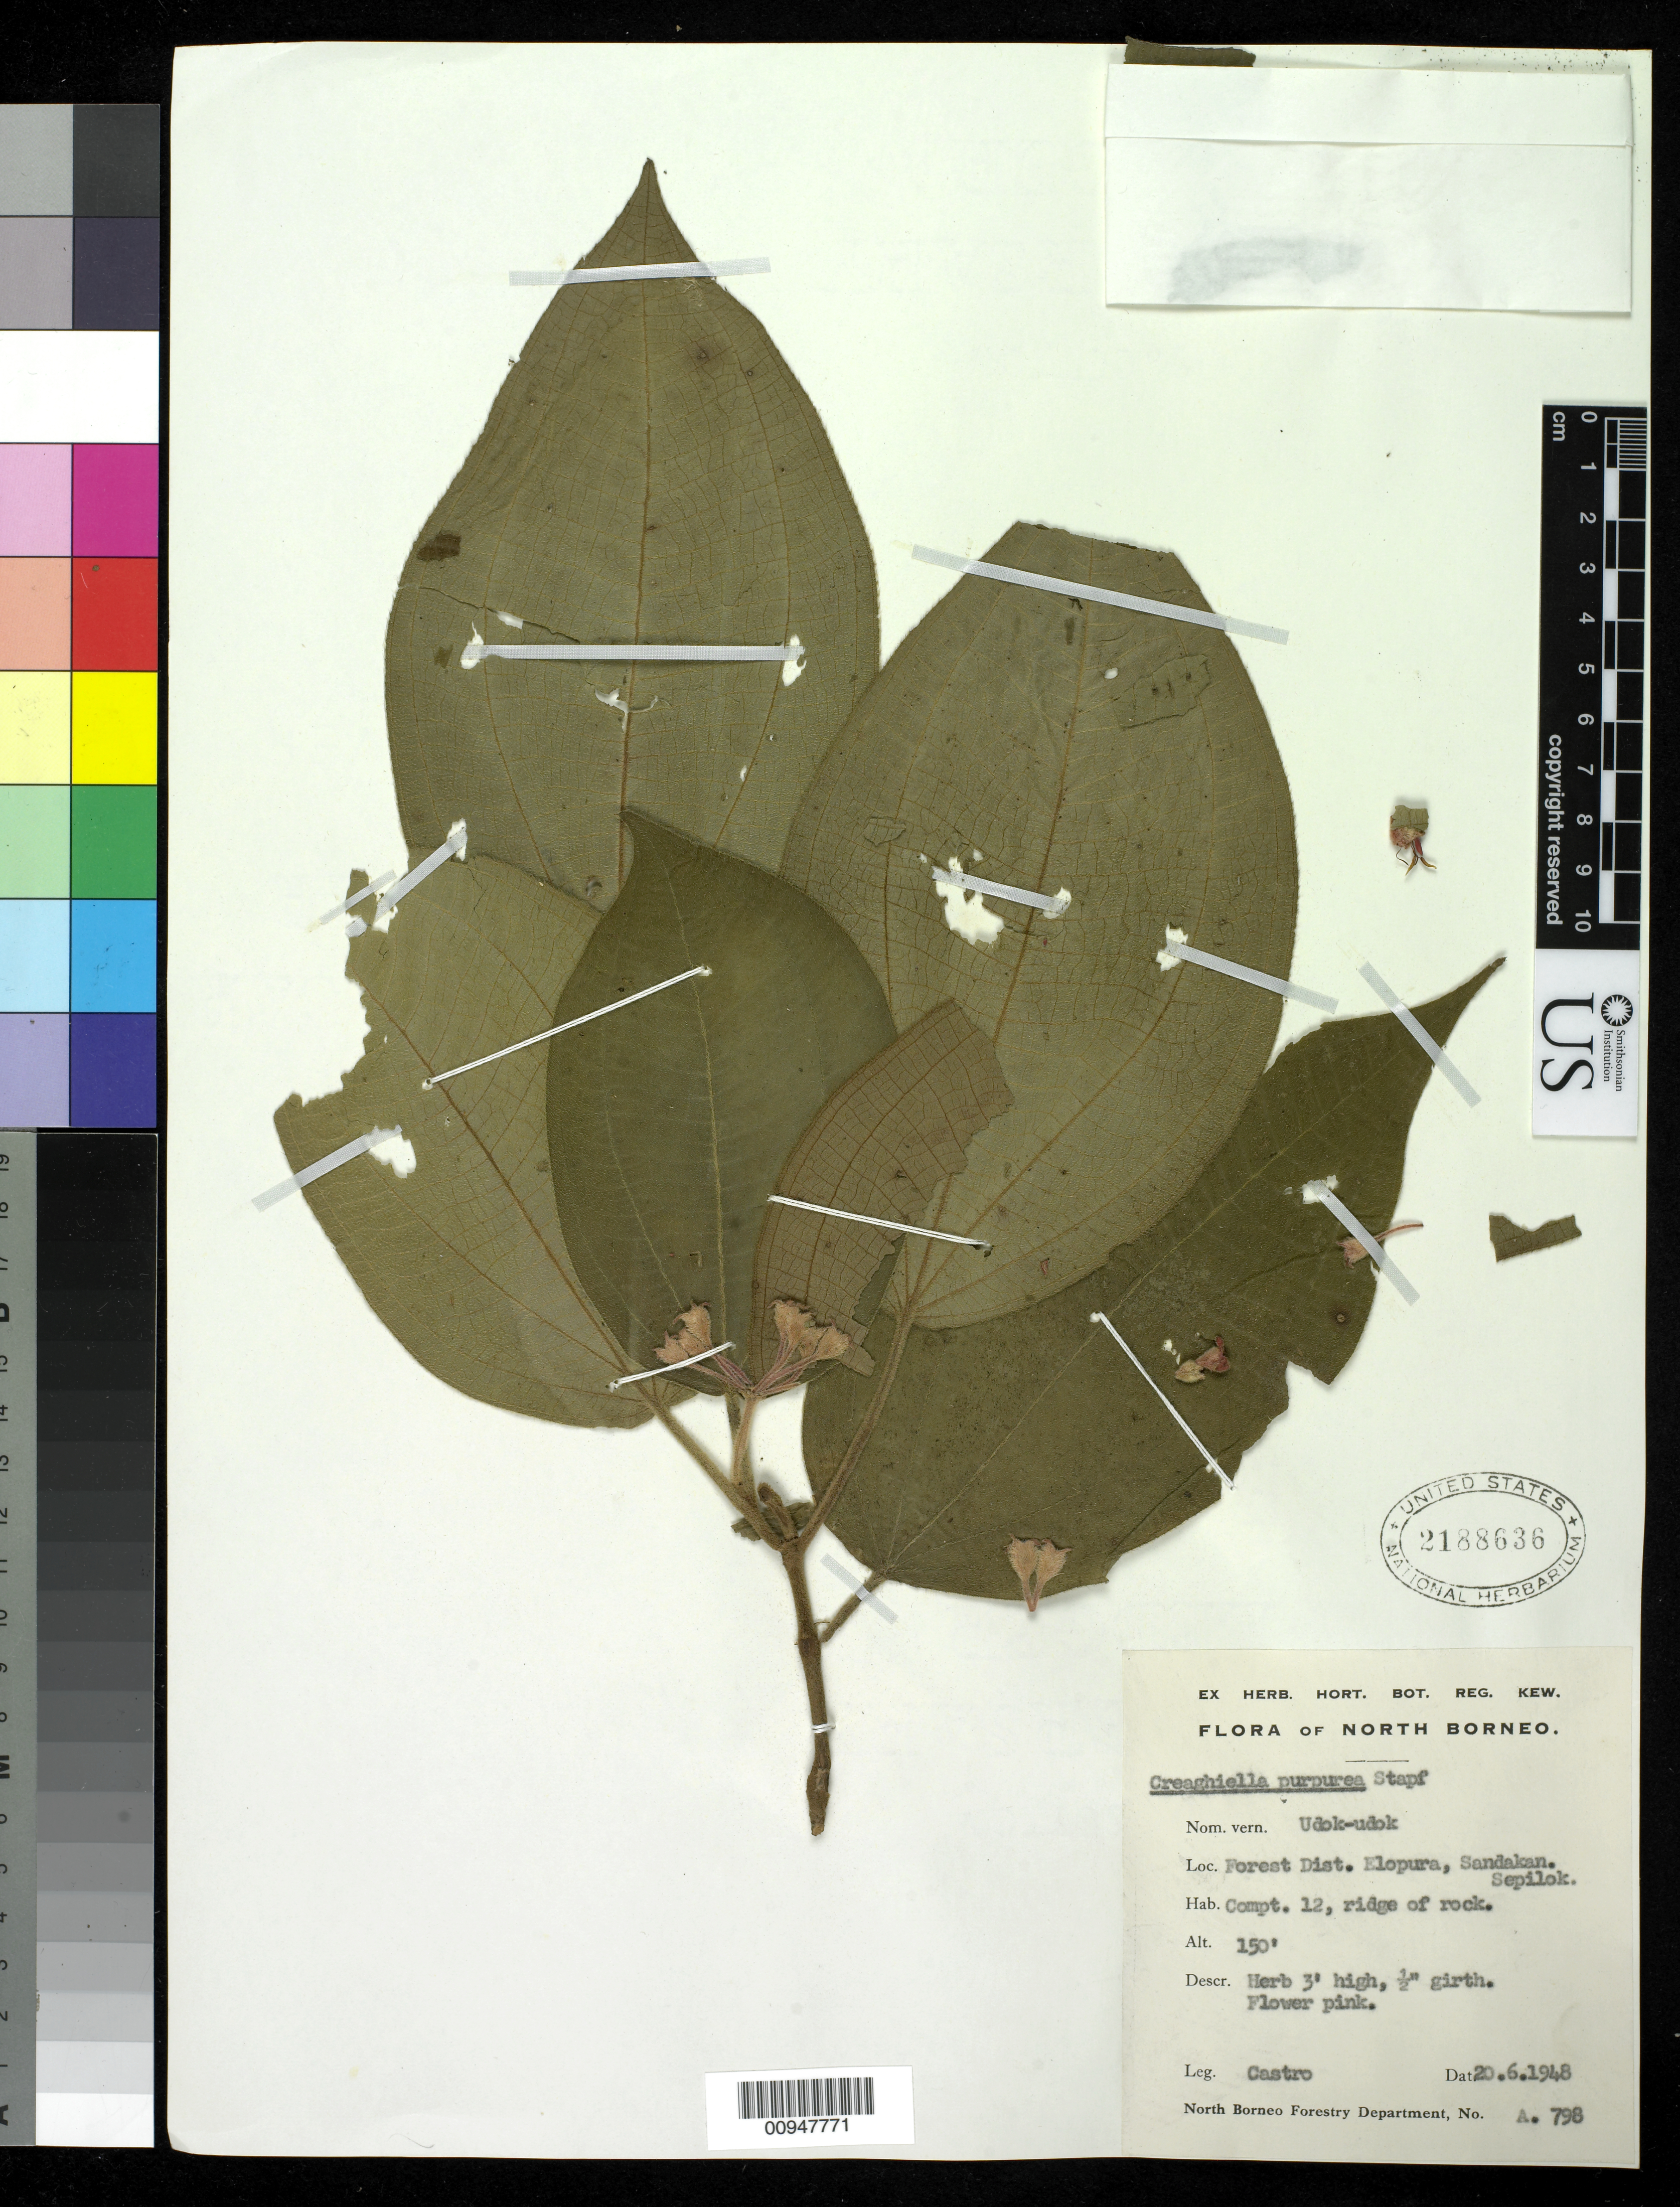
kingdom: Plantae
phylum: Tracheophyta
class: Magnoliopsida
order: Myrtales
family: Melastomataceae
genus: Anerincleistus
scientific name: Anerincleistus purpureus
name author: (Stapf) J.F. Maxwell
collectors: -. Castro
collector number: A 798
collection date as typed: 20 Jun 1948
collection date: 1948-06-20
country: Indonesia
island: Borneo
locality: Forest District Elopura, Sandakan, Sepilok (North Borneo)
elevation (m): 46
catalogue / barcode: US 2188636